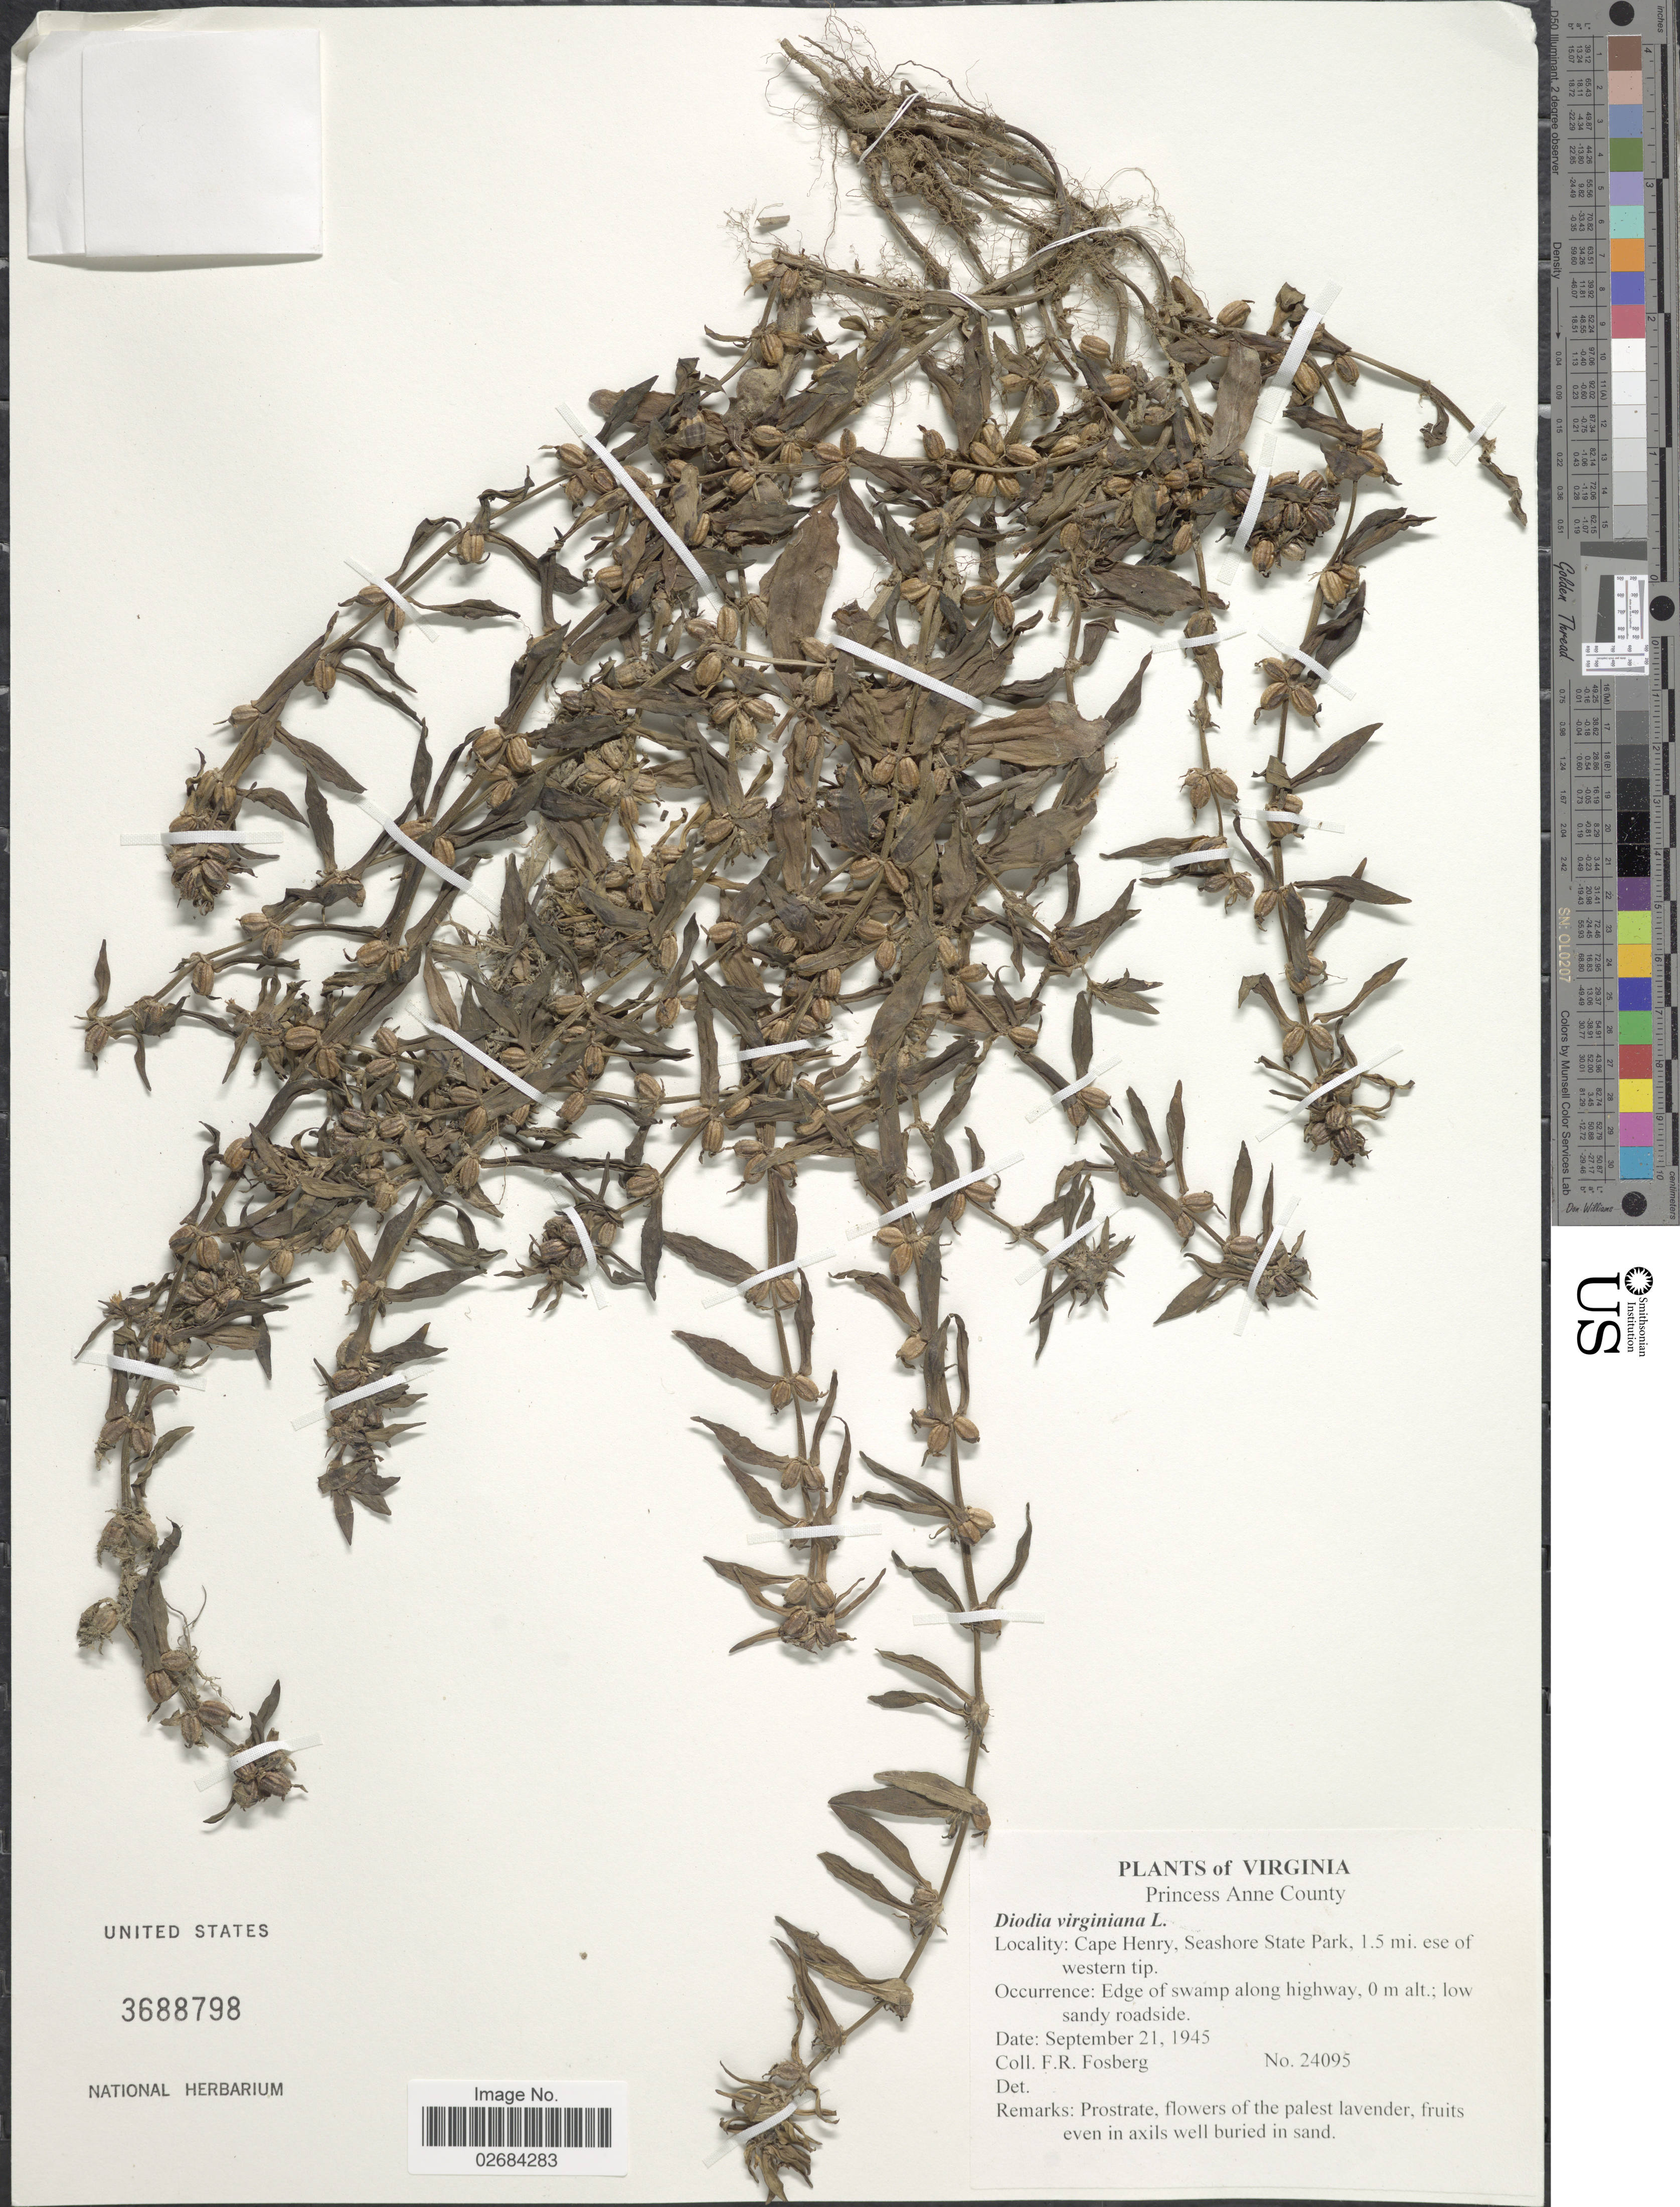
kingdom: Plantae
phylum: Tracheophyta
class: Magnoliopsida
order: Gentianales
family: Rubiaceae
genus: Diodia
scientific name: Diodia virginiana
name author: L.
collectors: F. R. Fosberg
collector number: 24095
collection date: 1945-09-21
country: United States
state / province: Virginia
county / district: City of Virginia Beach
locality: Princess Anne (=historic county name)County. Cape Henry, Seashore State Park, 1.5 mi. ese. of western tip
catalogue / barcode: US 3688798